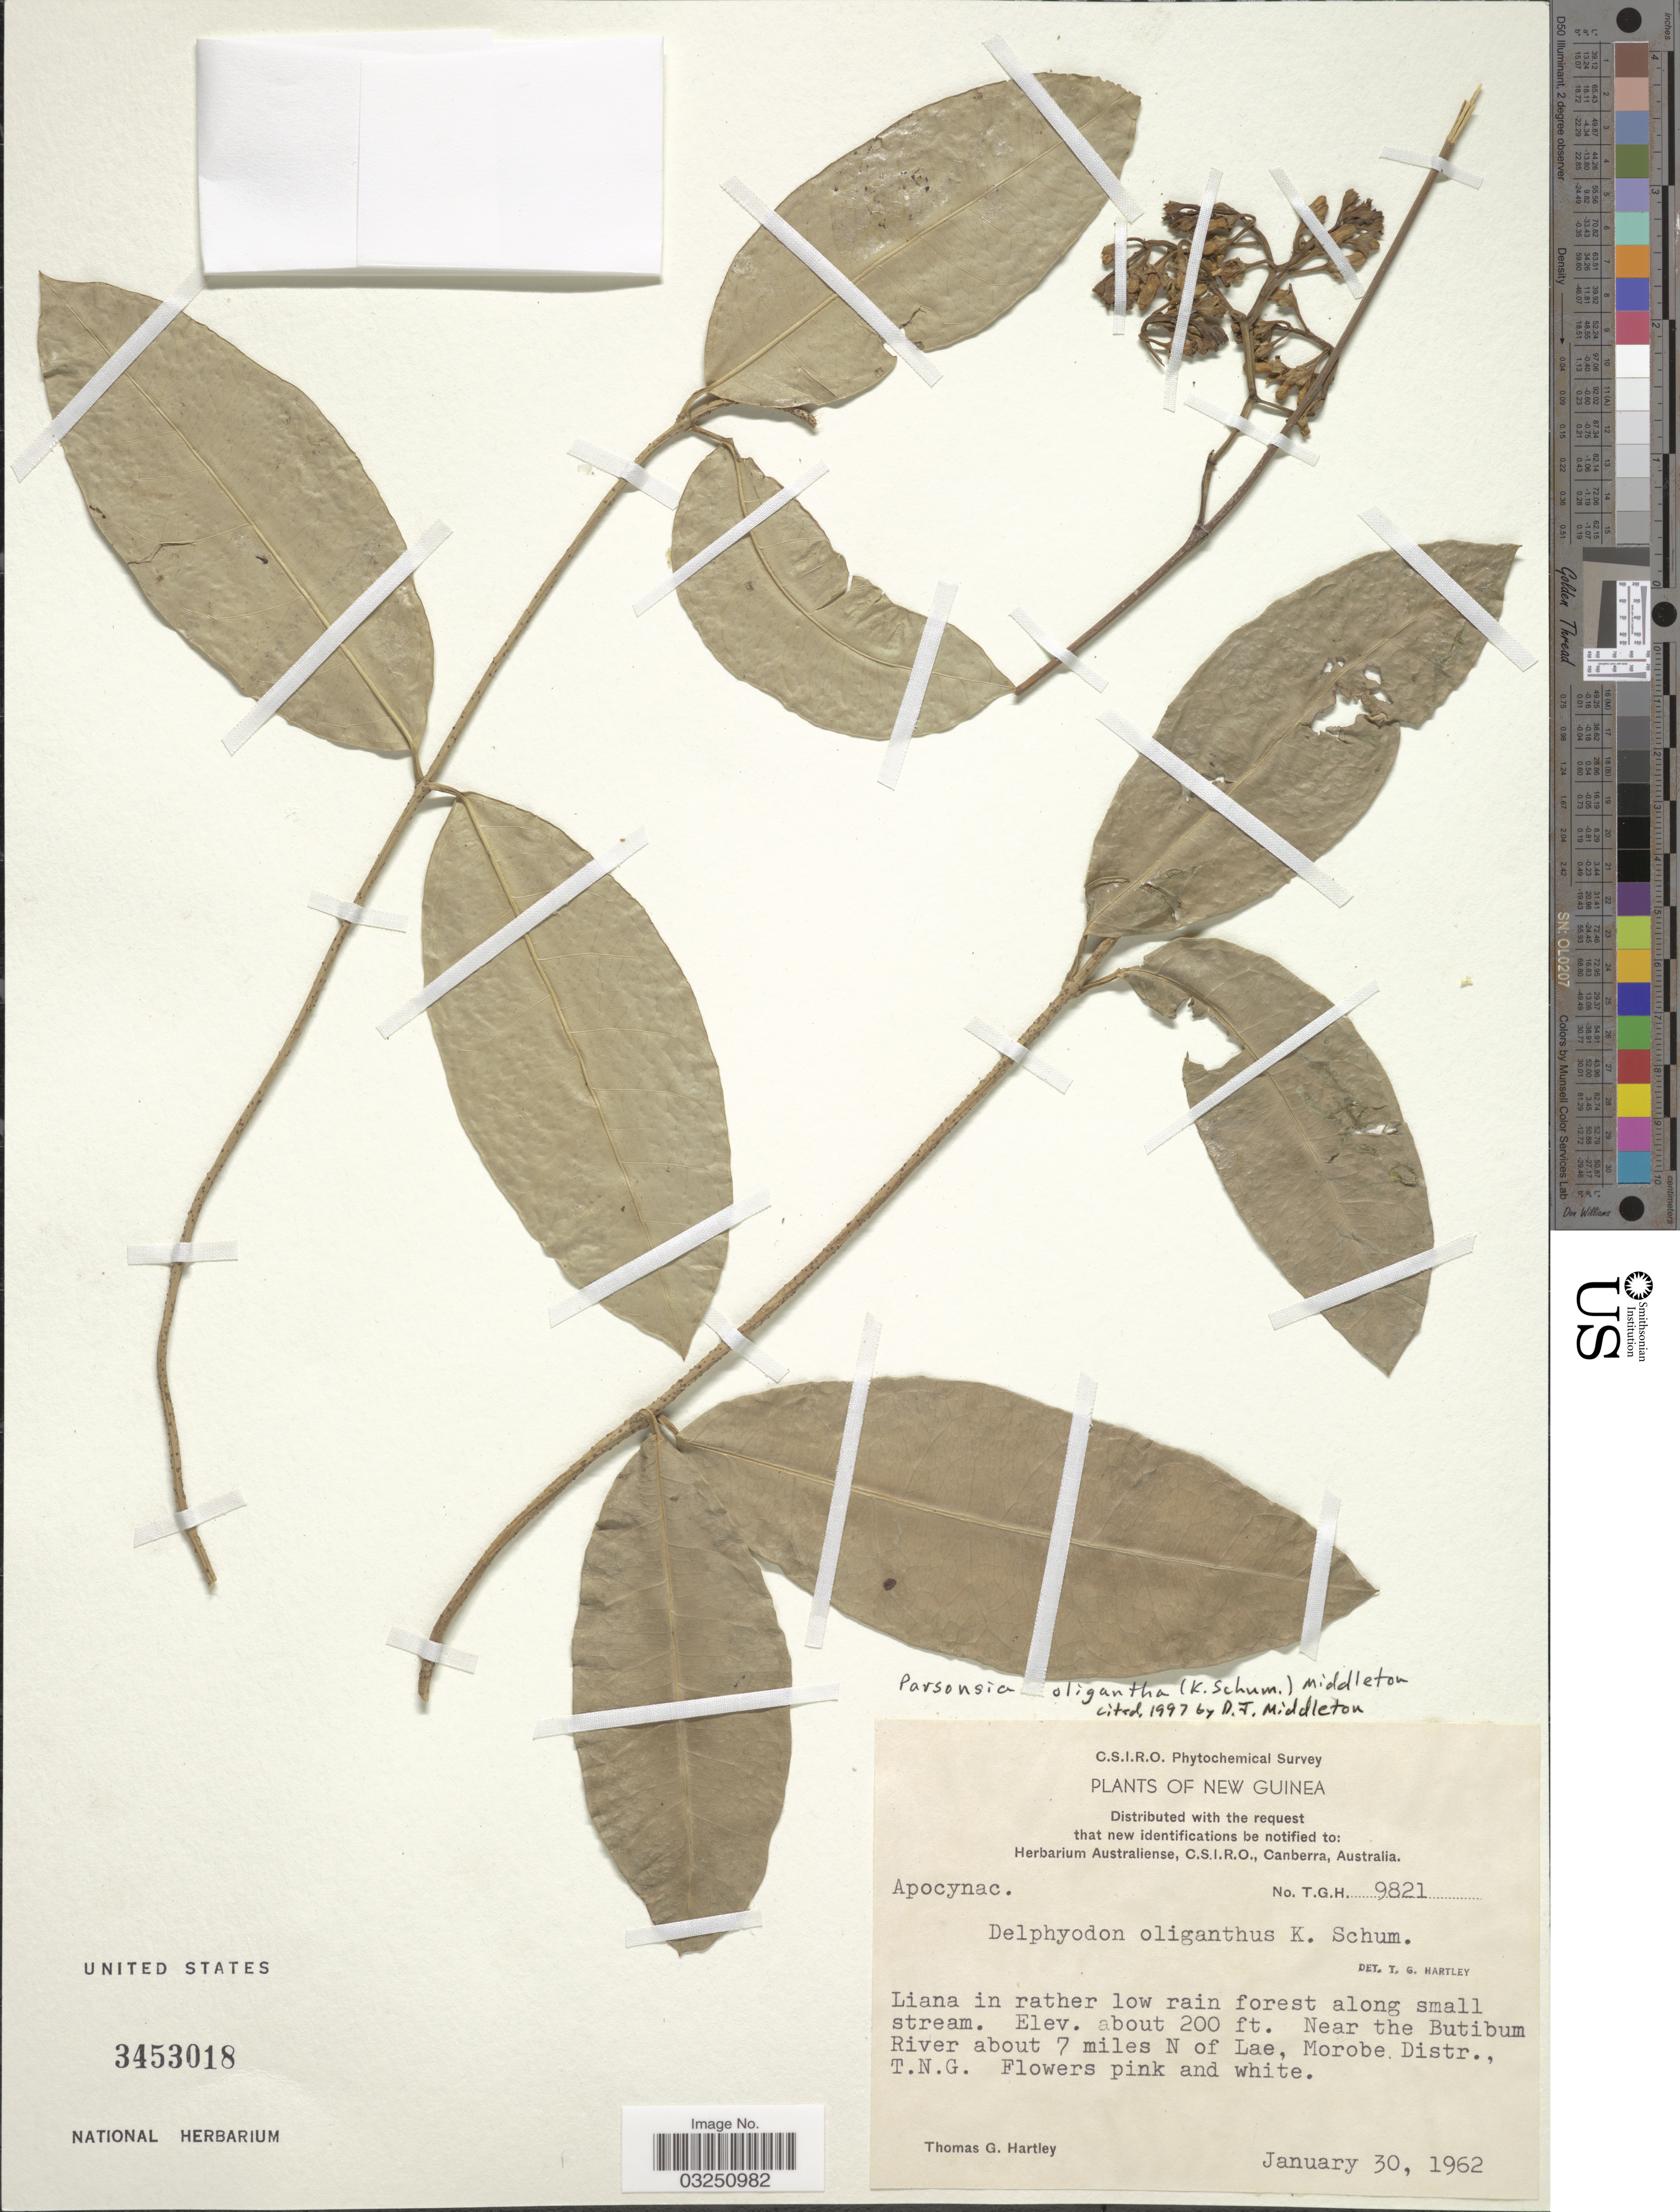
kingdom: Plantae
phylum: Tracheophyta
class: Magnoliopsida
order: Myrtales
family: Lythraceae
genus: Parsonsia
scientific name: Parsonsia oligantha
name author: (K. Schum.) Mabb.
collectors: T. G. Hartley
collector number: T.G.H. 9821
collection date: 1962-01-30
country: Papua New Guinea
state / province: Morobe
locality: New Guinea. Near the Butibum River about 7 miles N of Lae, Morobe Distr., T. N. G.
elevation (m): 61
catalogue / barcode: US 3453018